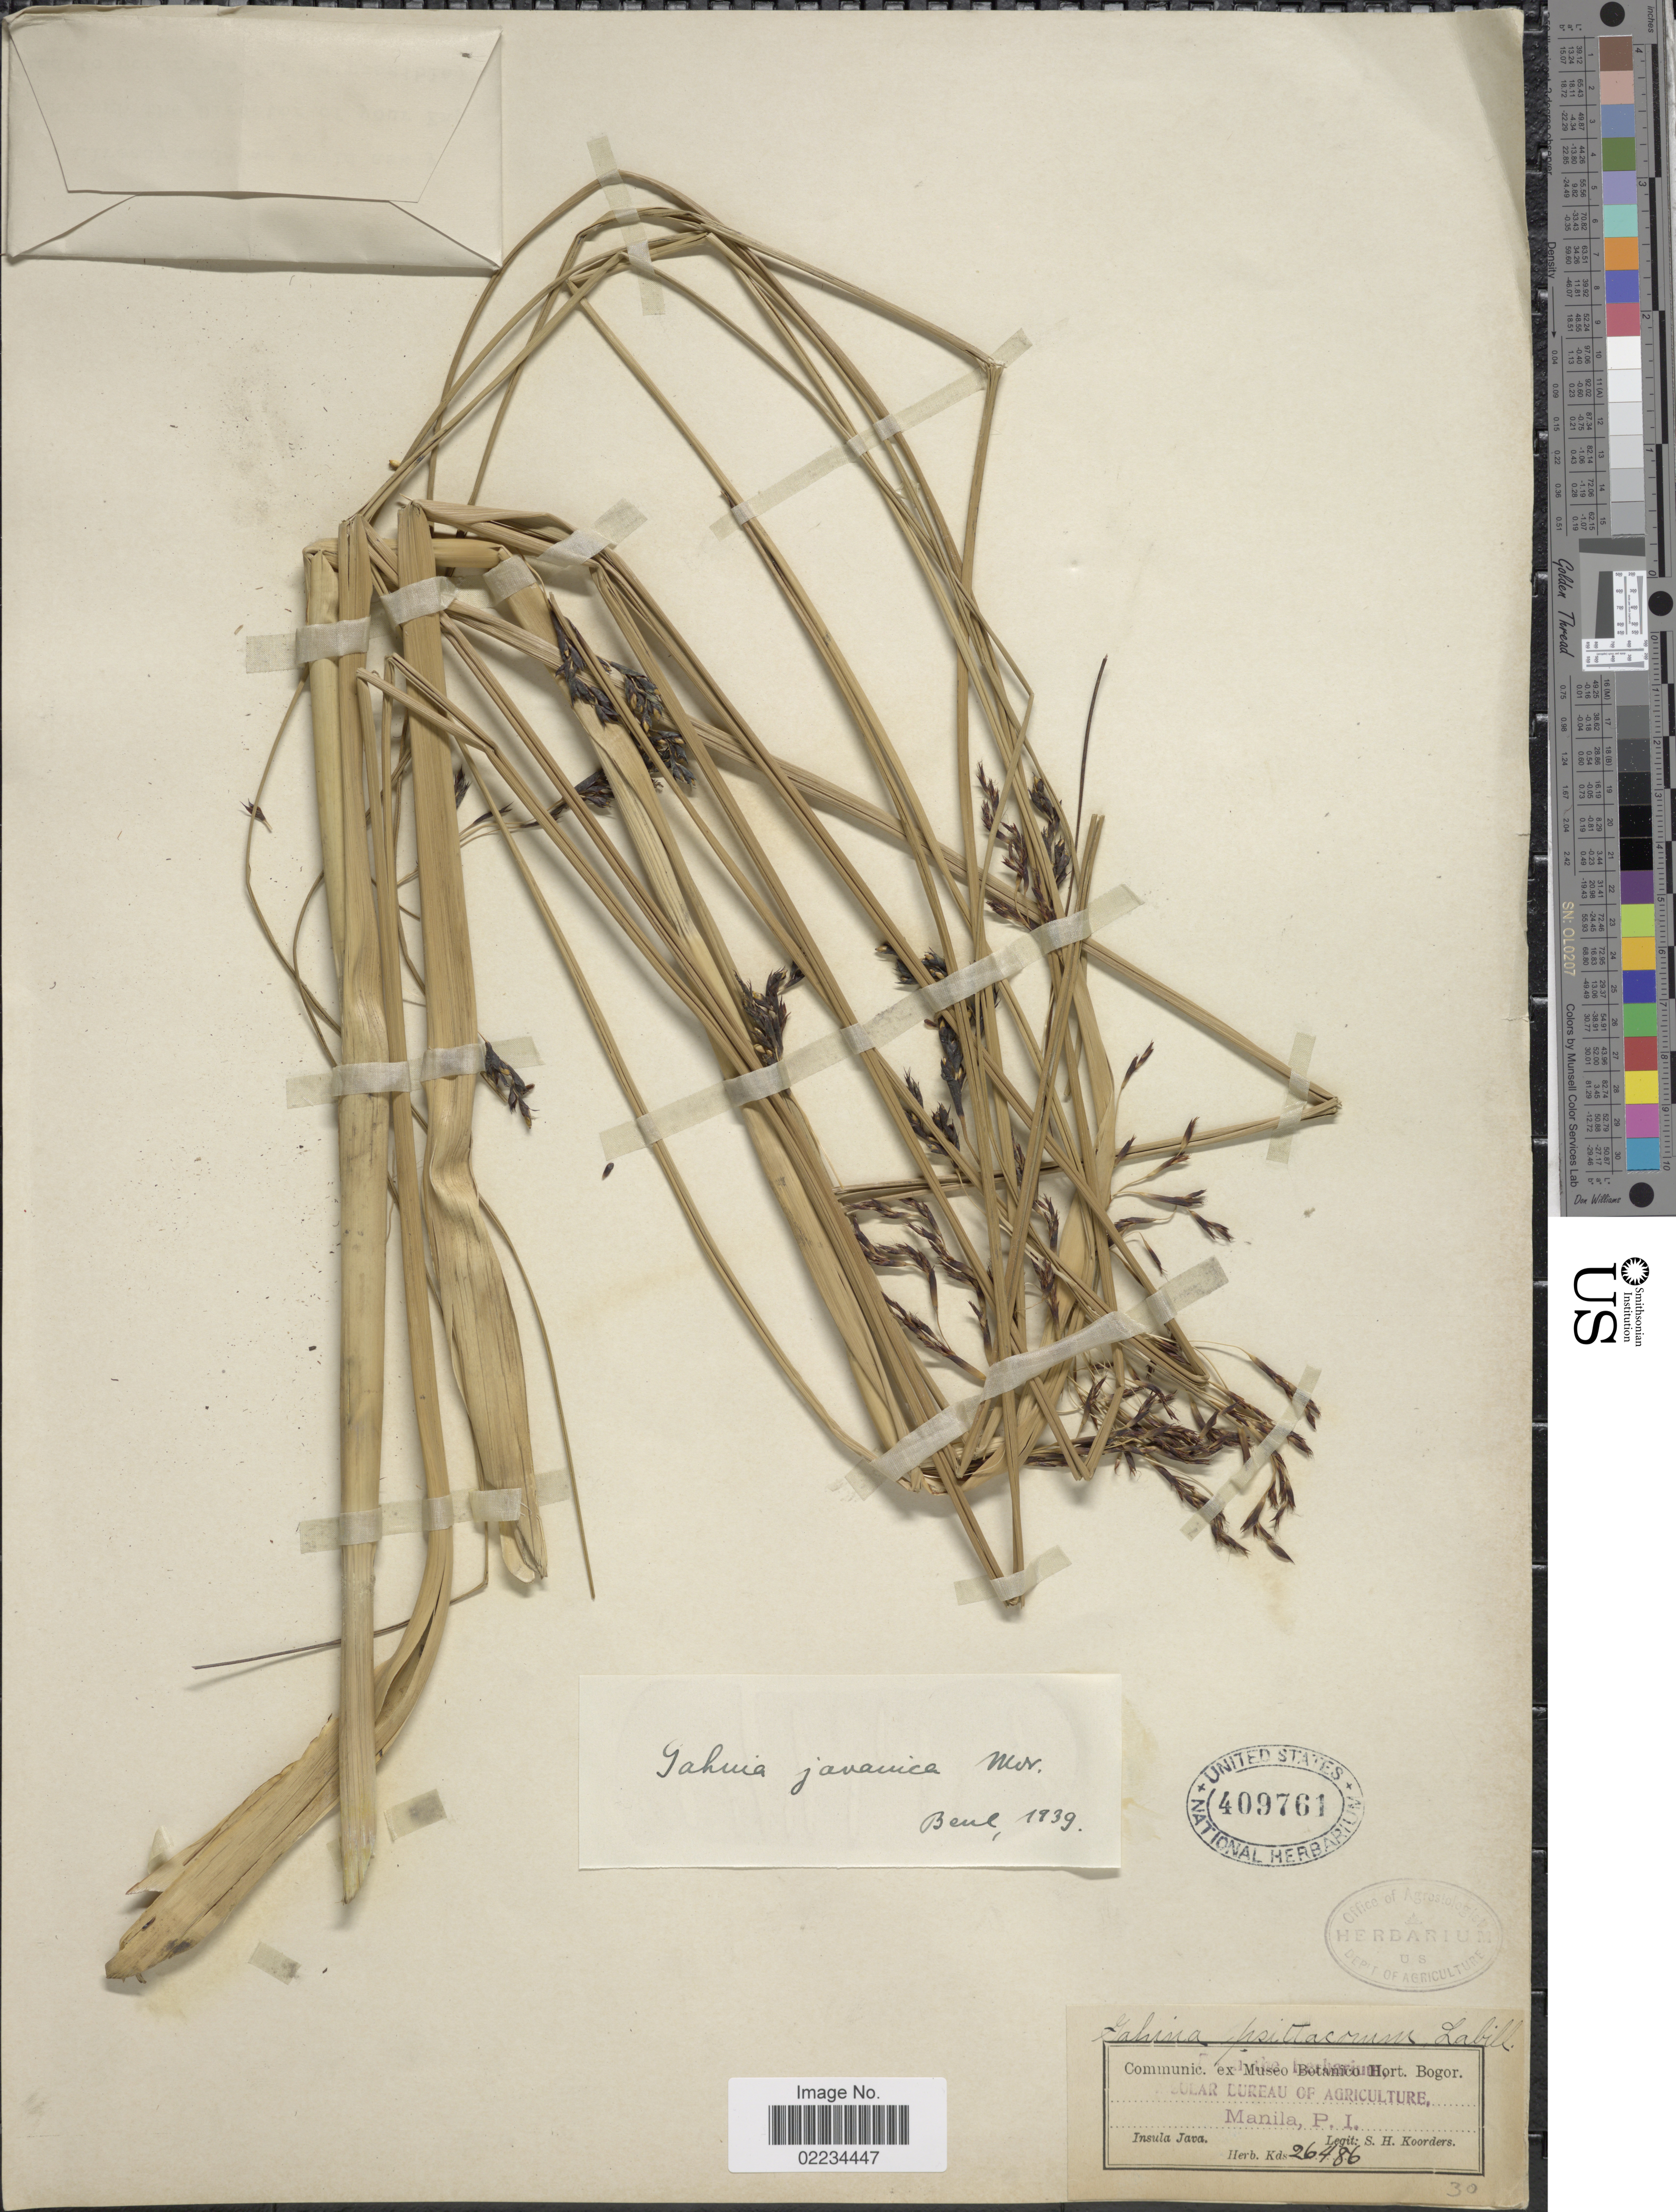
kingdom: Plantae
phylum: Tracheophyta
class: Liliopsida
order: Poales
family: Cyperaceae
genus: Gahnia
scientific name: Gahnia javanica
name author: Moritzi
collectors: S. H. Koorders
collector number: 26486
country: Indonesia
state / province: Java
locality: Insula Java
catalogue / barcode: US 409761